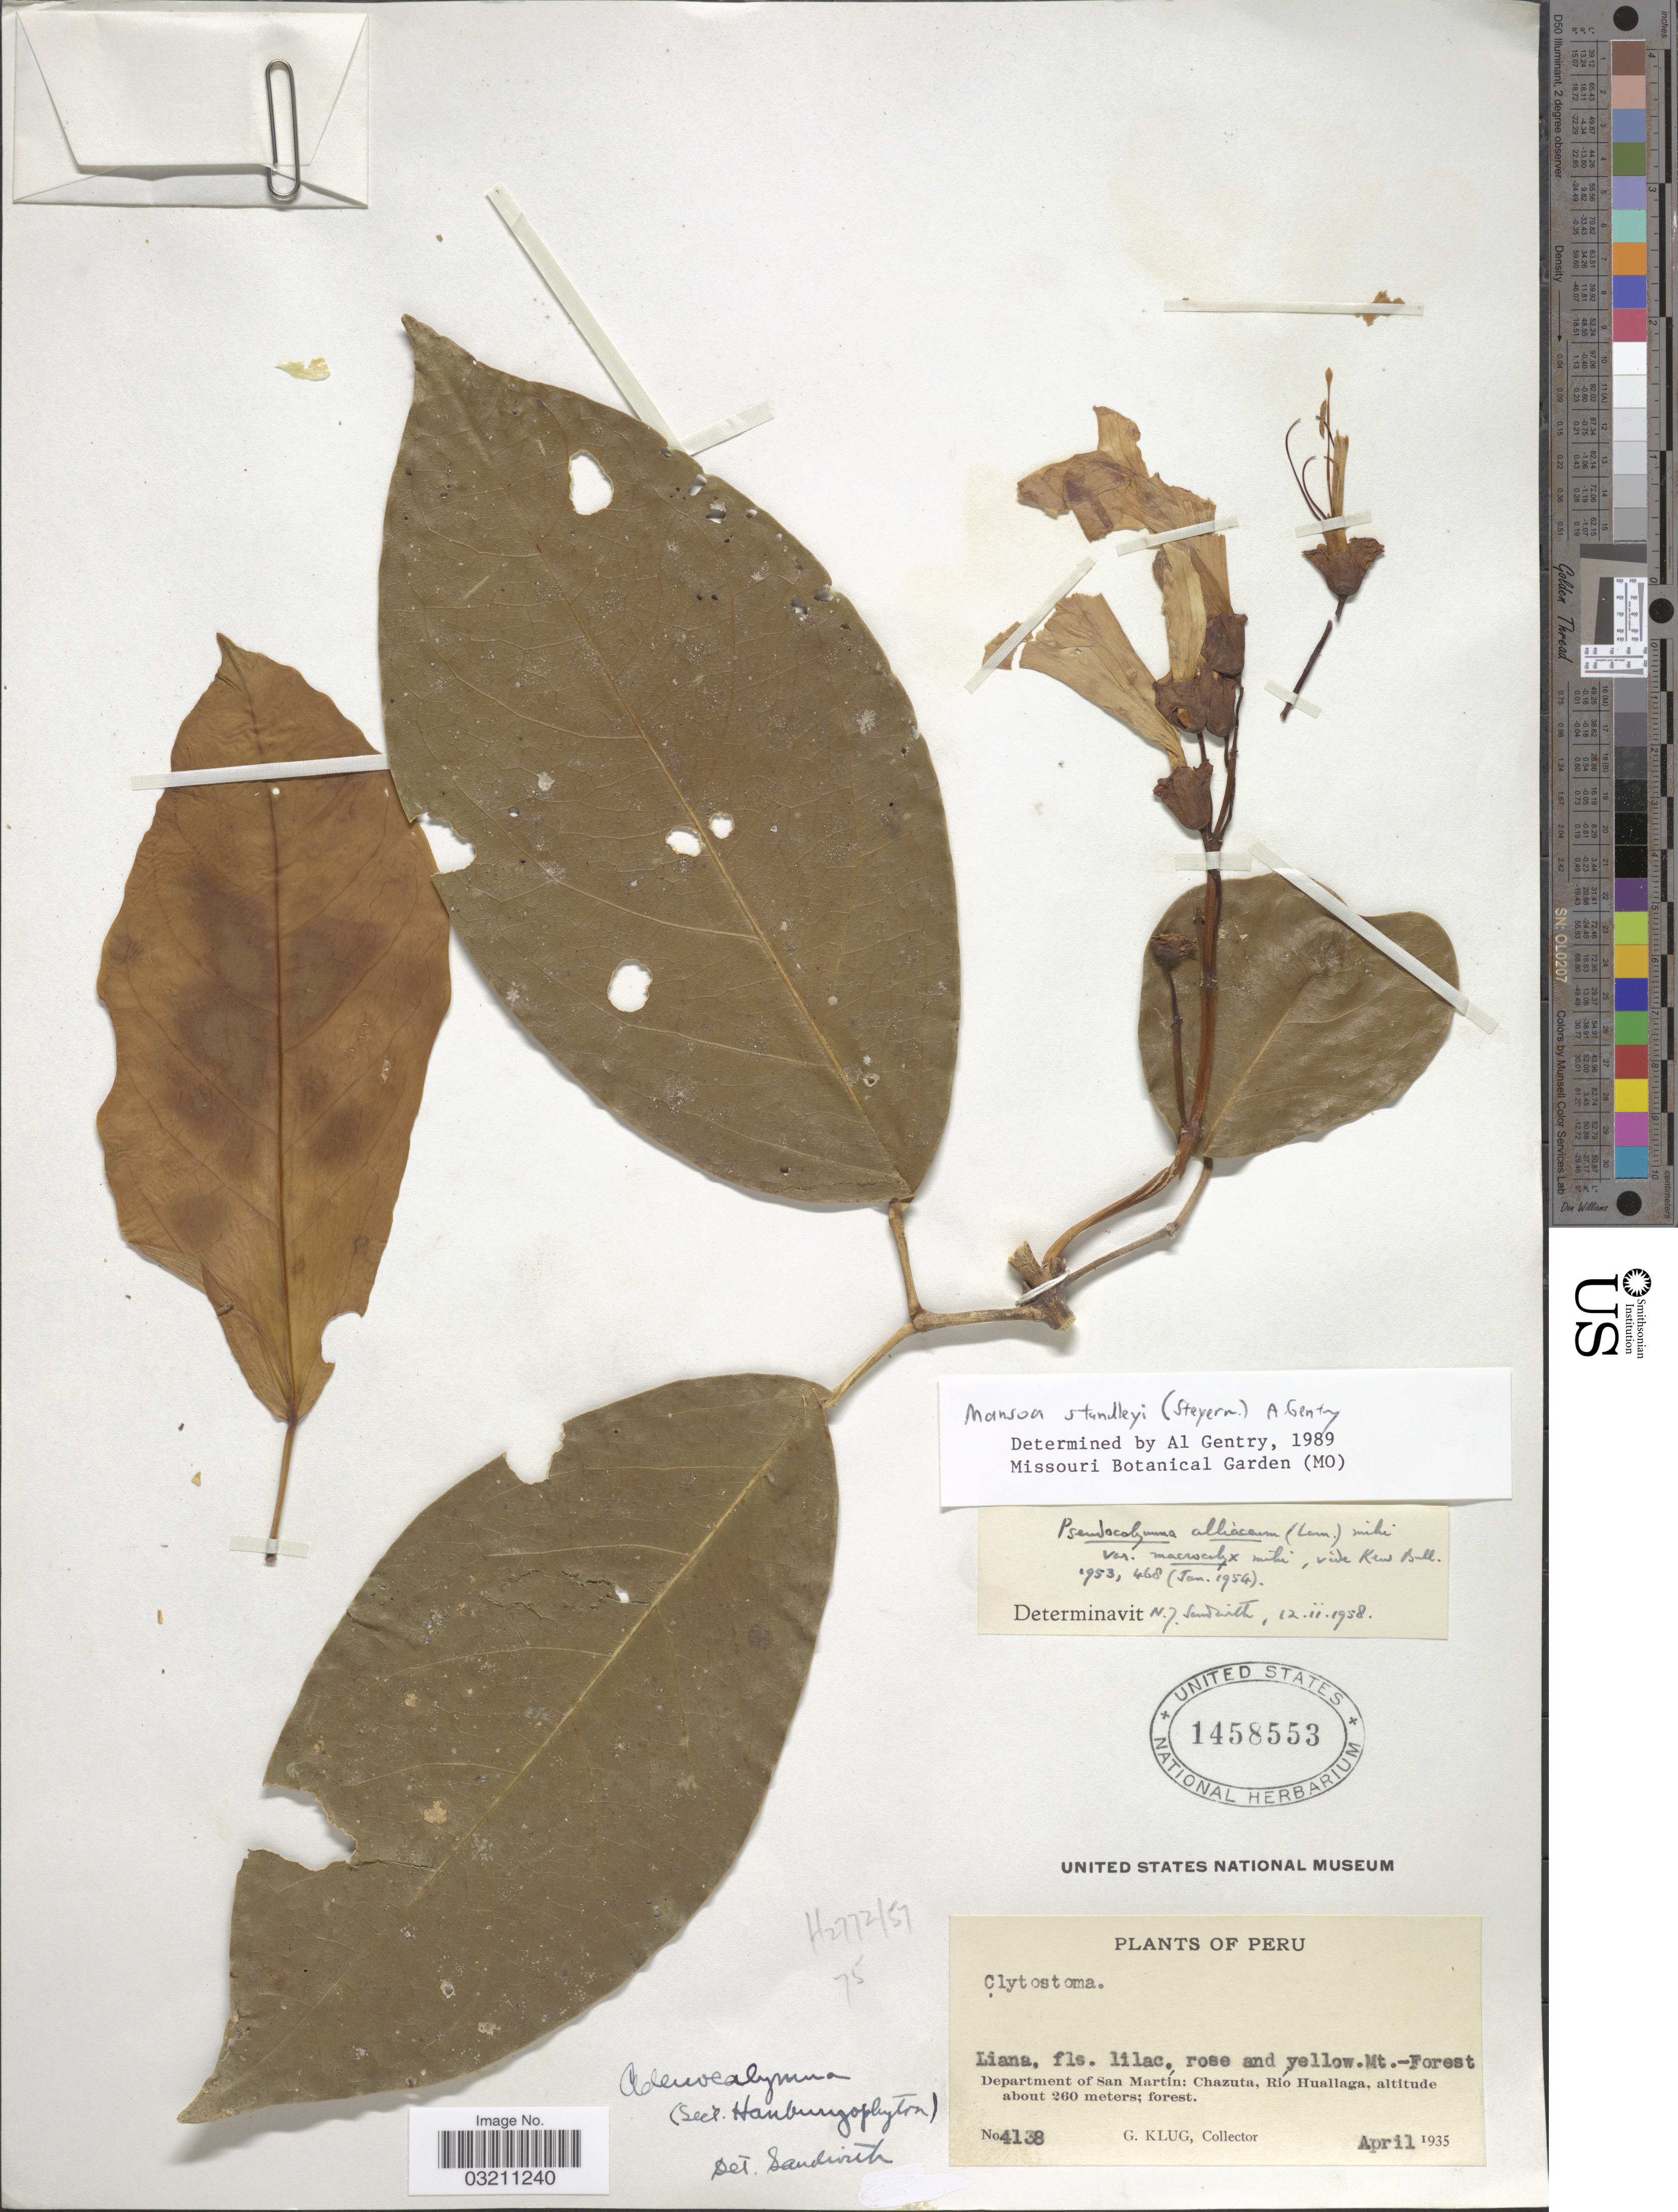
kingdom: Plantae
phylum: Tracheophyta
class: Magnoliopsida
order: Lamiales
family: Bignoniaceae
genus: Mansoa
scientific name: Mansoa standleyi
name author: (Steyerm.) A.H. Gentry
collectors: G. Klug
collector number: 4138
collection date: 1935-04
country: Peru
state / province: San Martín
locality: Department of San Martín: Chazuta, Río Huallaga.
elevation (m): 260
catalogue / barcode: US 1458553